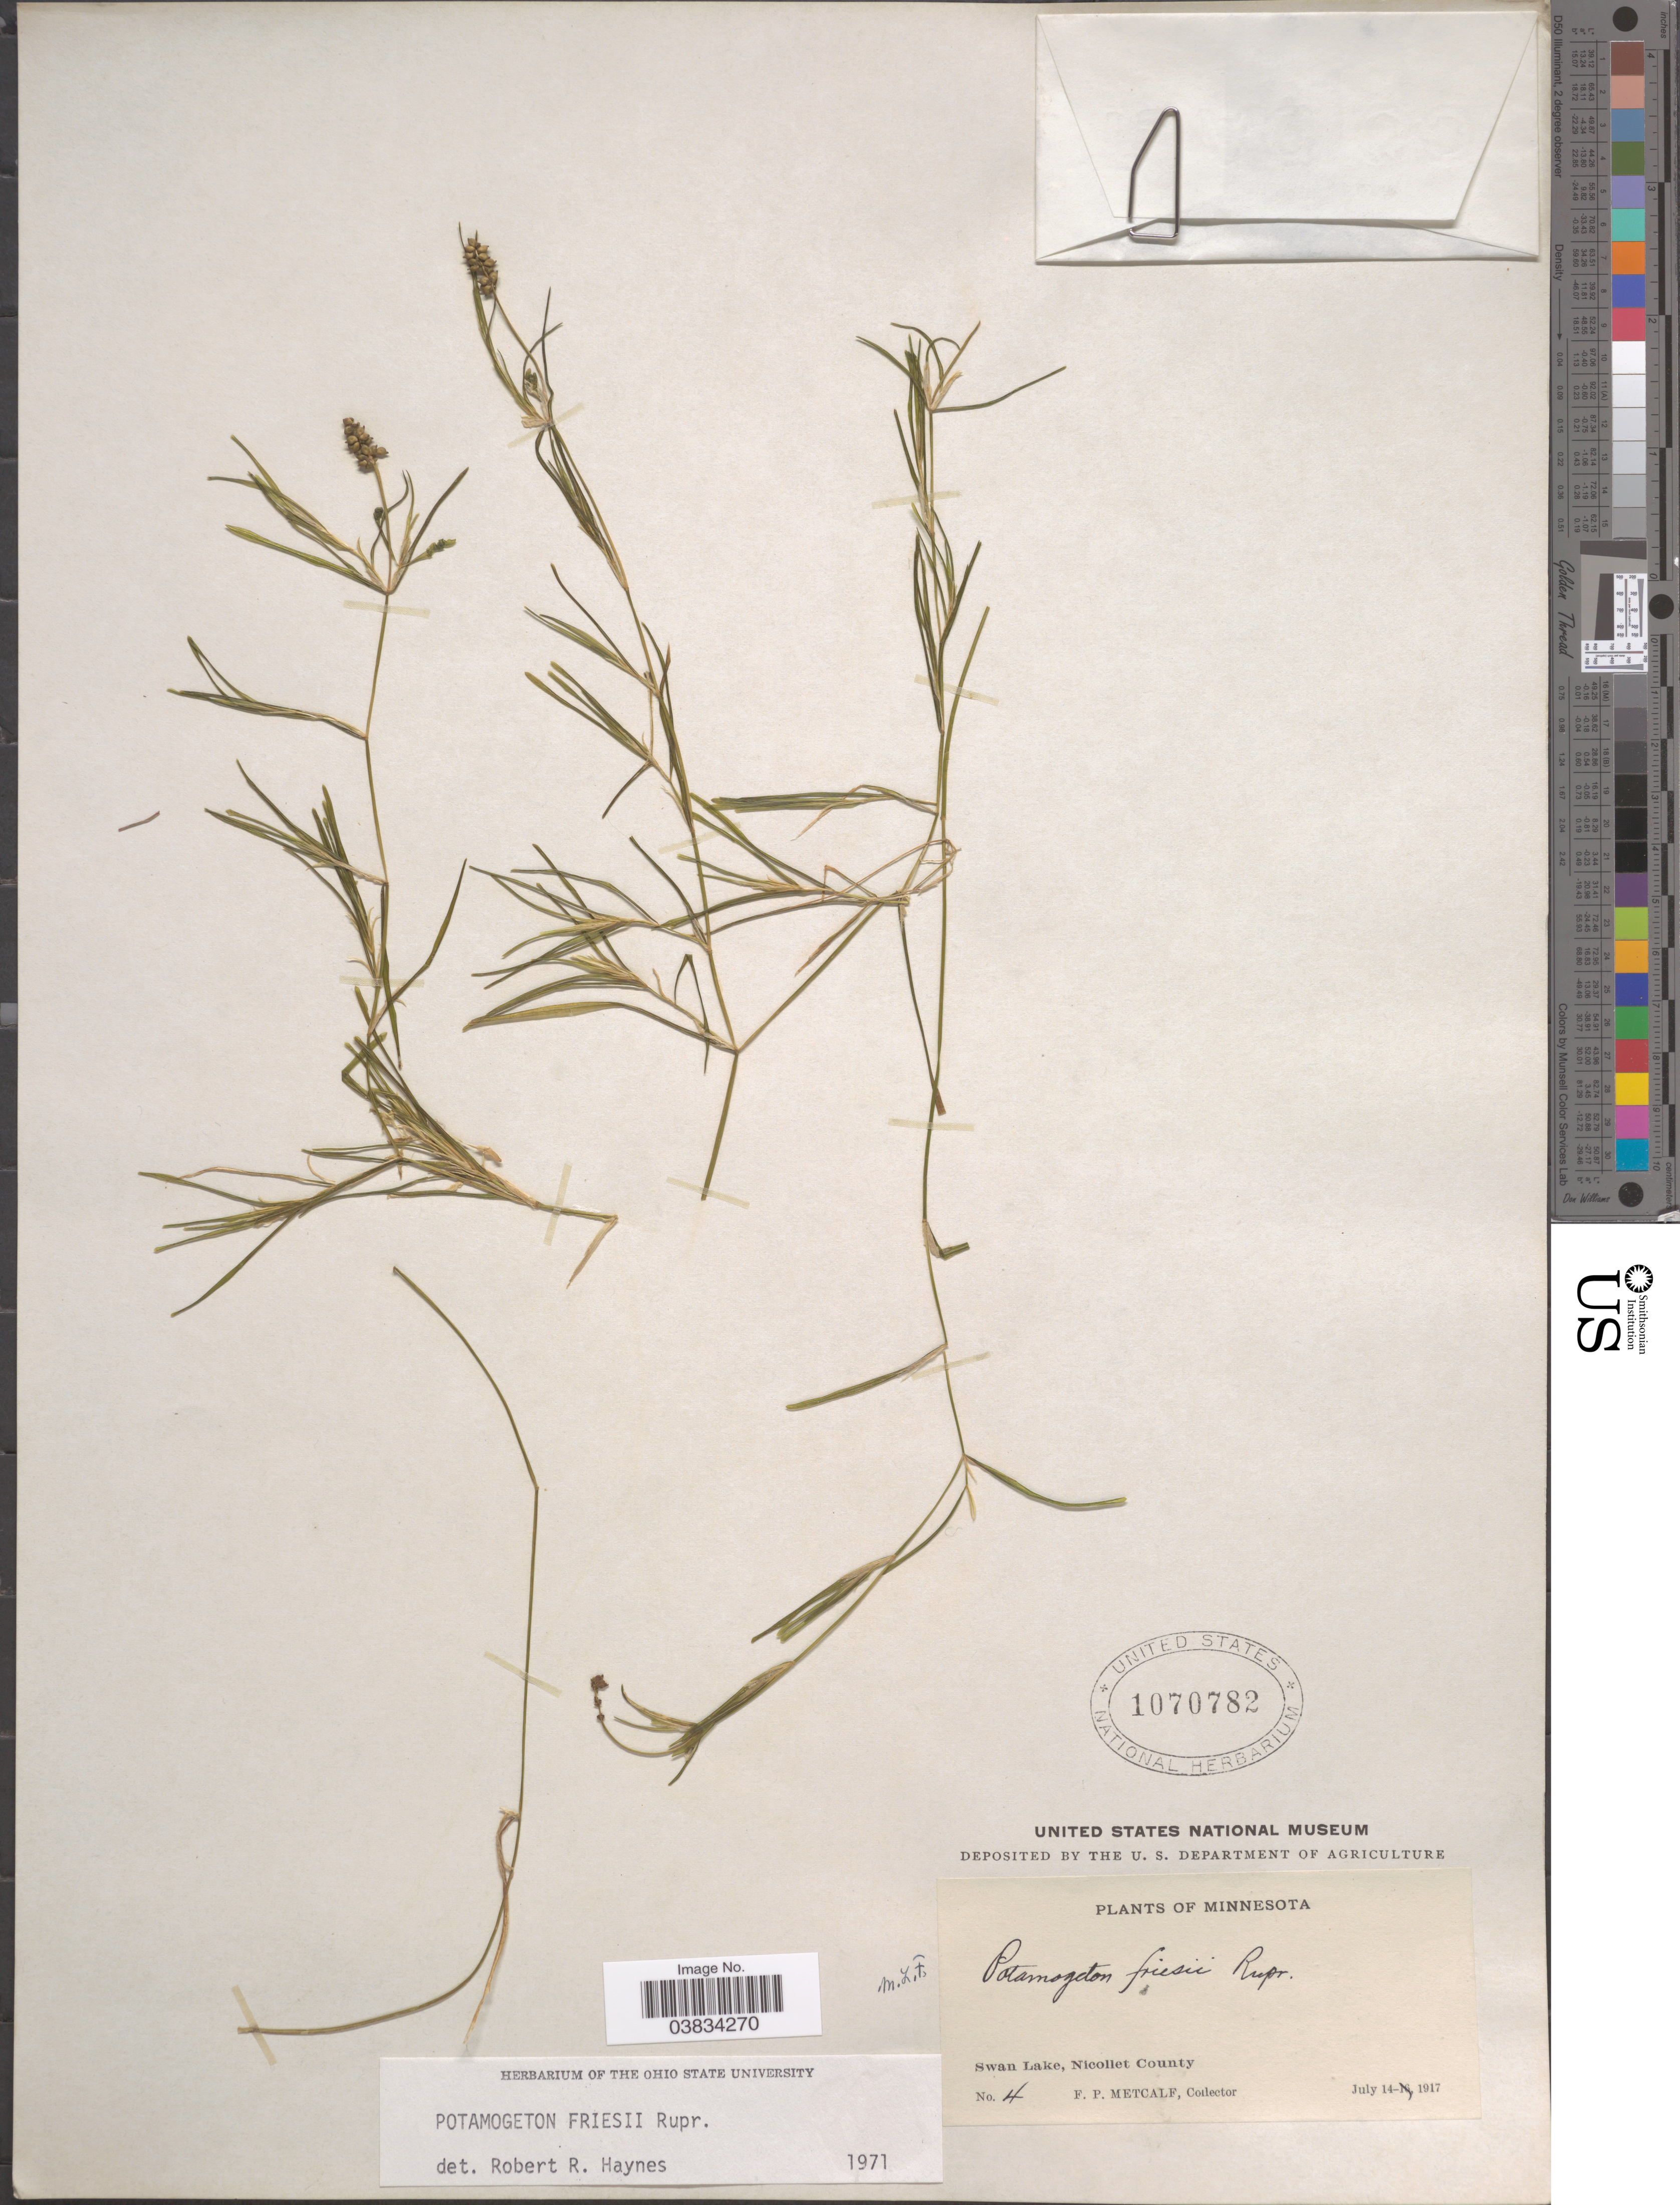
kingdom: Plantae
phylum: Tracheophyta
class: Liliopsida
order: Alismatales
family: Potamogetonaceae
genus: Potamogeton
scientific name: Potamogeton friesii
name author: Rupr.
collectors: F. Metcalf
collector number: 4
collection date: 1917-07-14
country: United States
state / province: Minnesota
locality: Swan Lake, Nicollet County.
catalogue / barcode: US 1070782